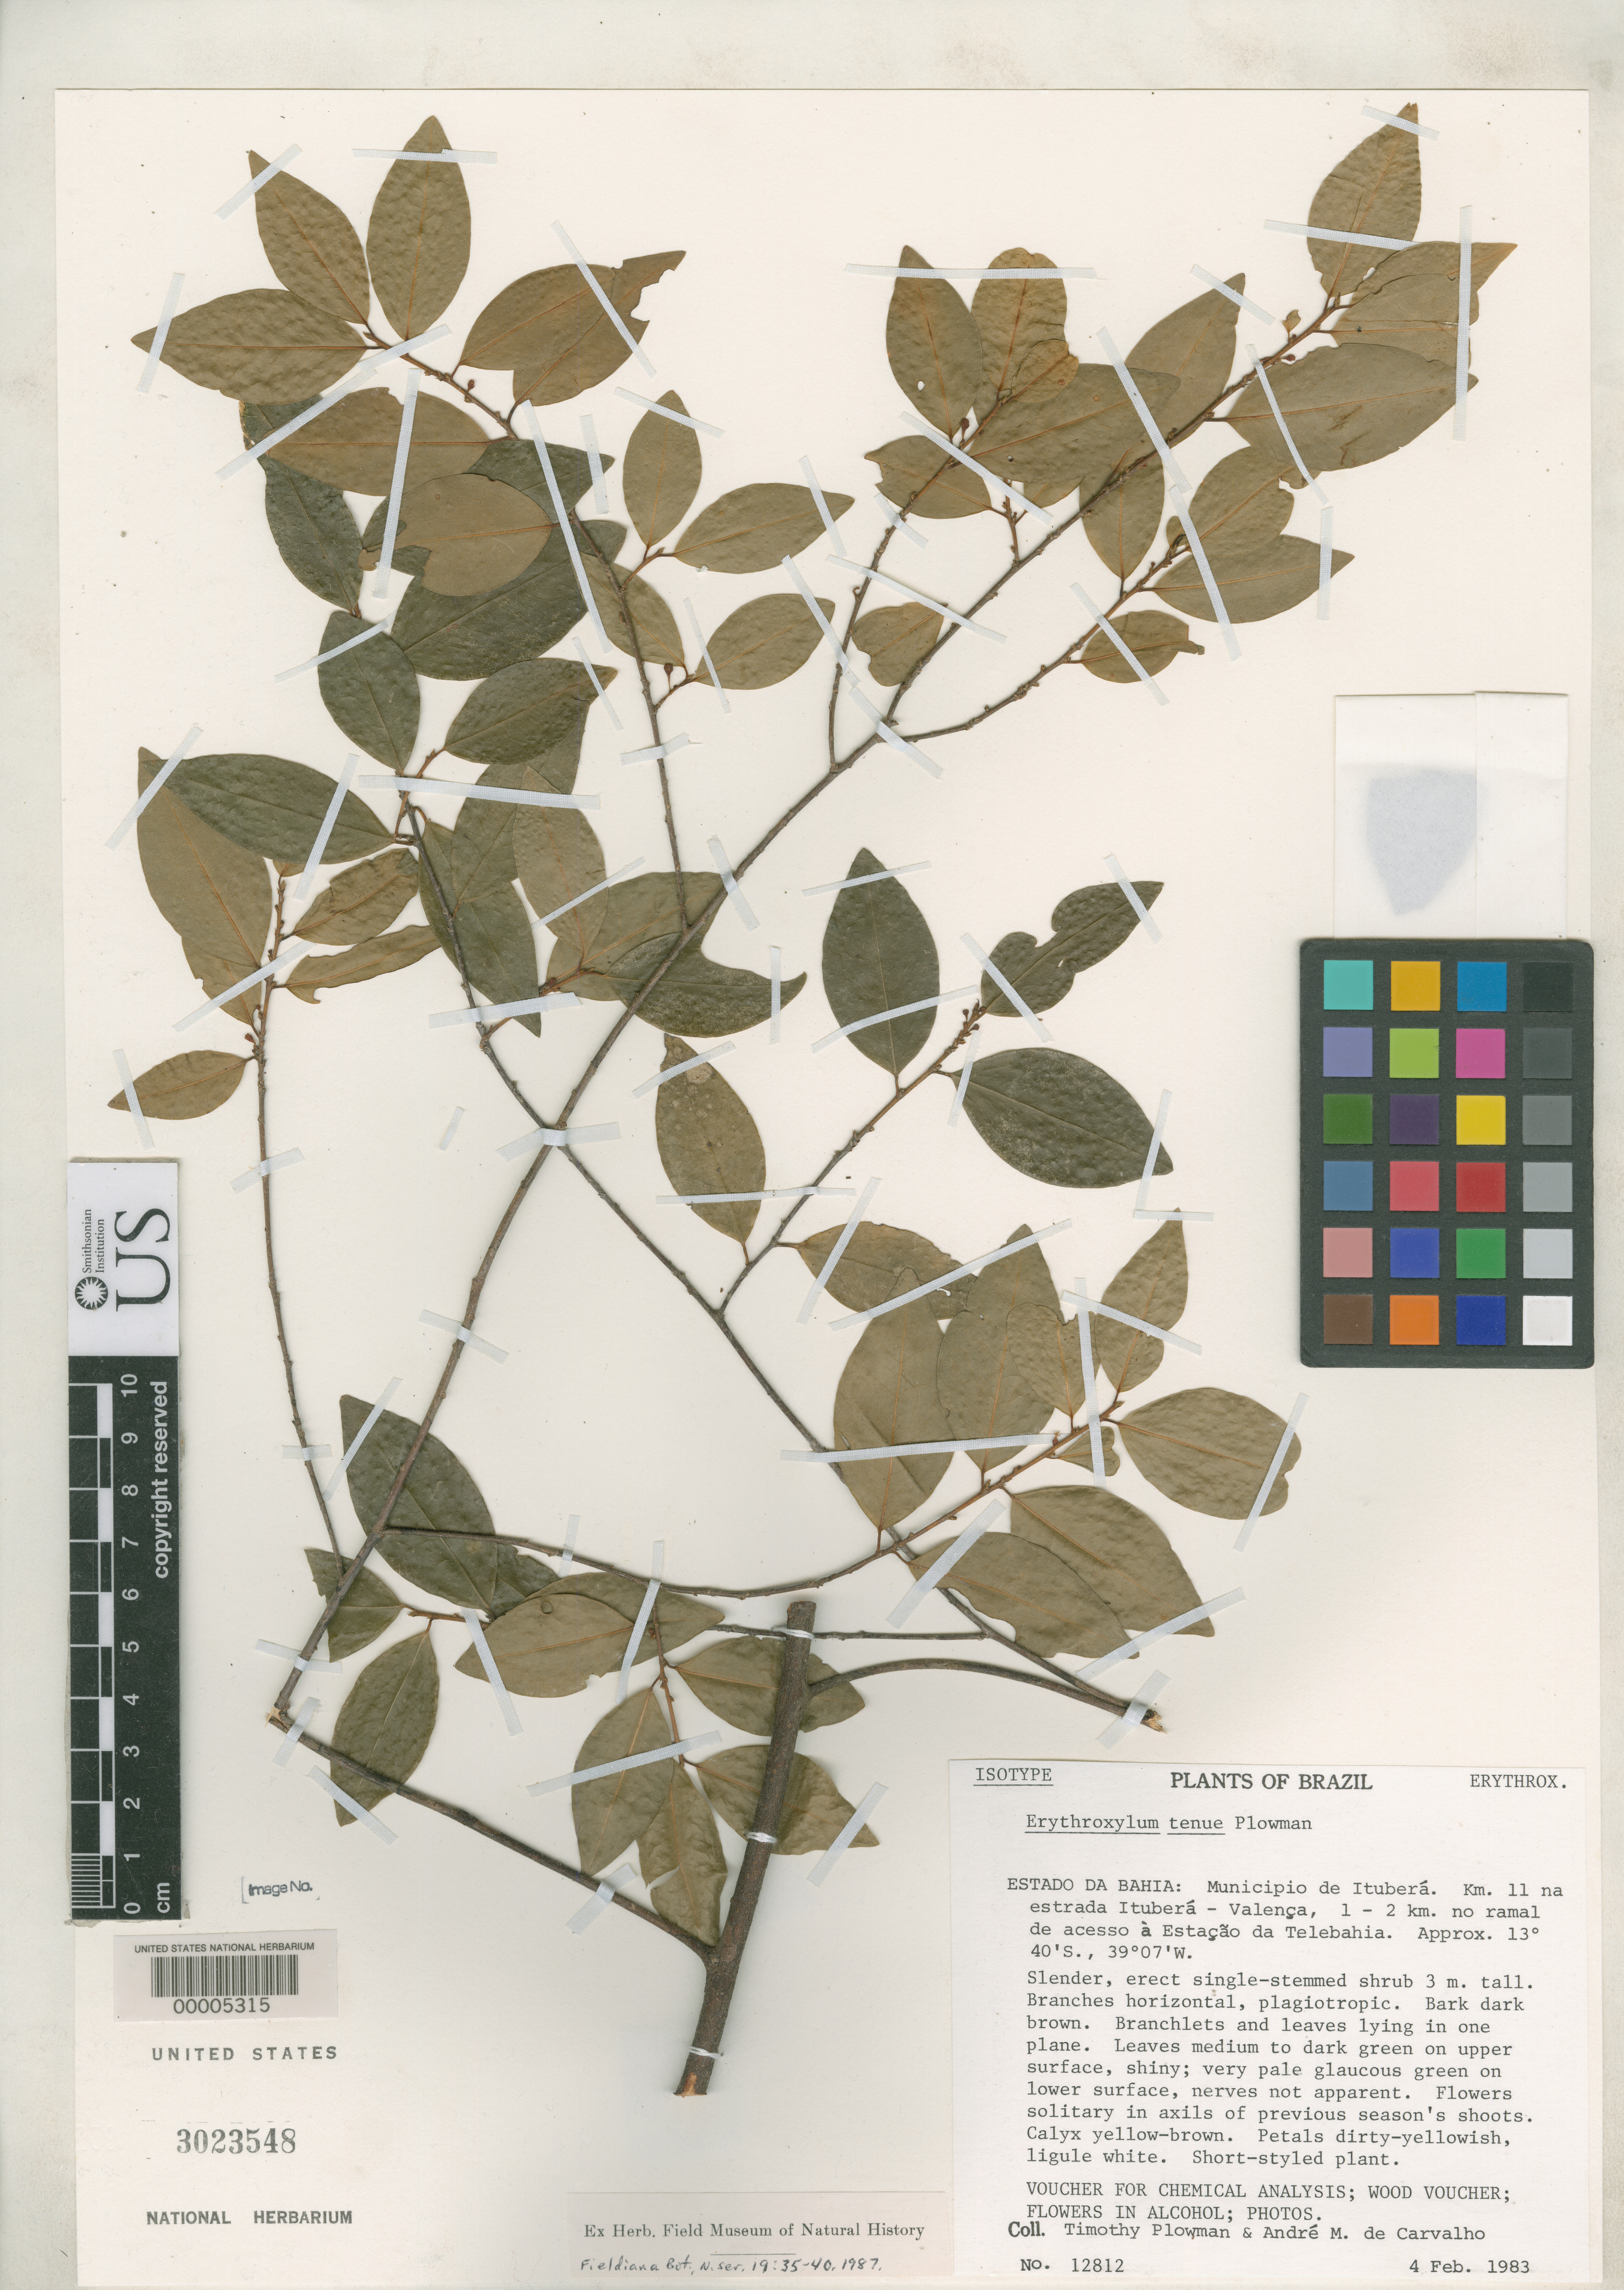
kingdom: Plantae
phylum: Tracheophyta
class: Magnoliopsida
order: Malpighiales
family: Erythroxylaceae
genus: Erythroxylum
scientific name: Erythroxylum tenue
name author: Plowman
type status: Isotype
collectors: T. Plowman & A. M. Carvalho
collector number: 12812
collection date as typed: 04 Feb 1983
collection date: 1983-02-04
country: Brazil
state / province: Bahia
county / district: Ituberá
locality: Km 11 along Itubera-Valencia Rd.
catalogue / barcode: US 3023548